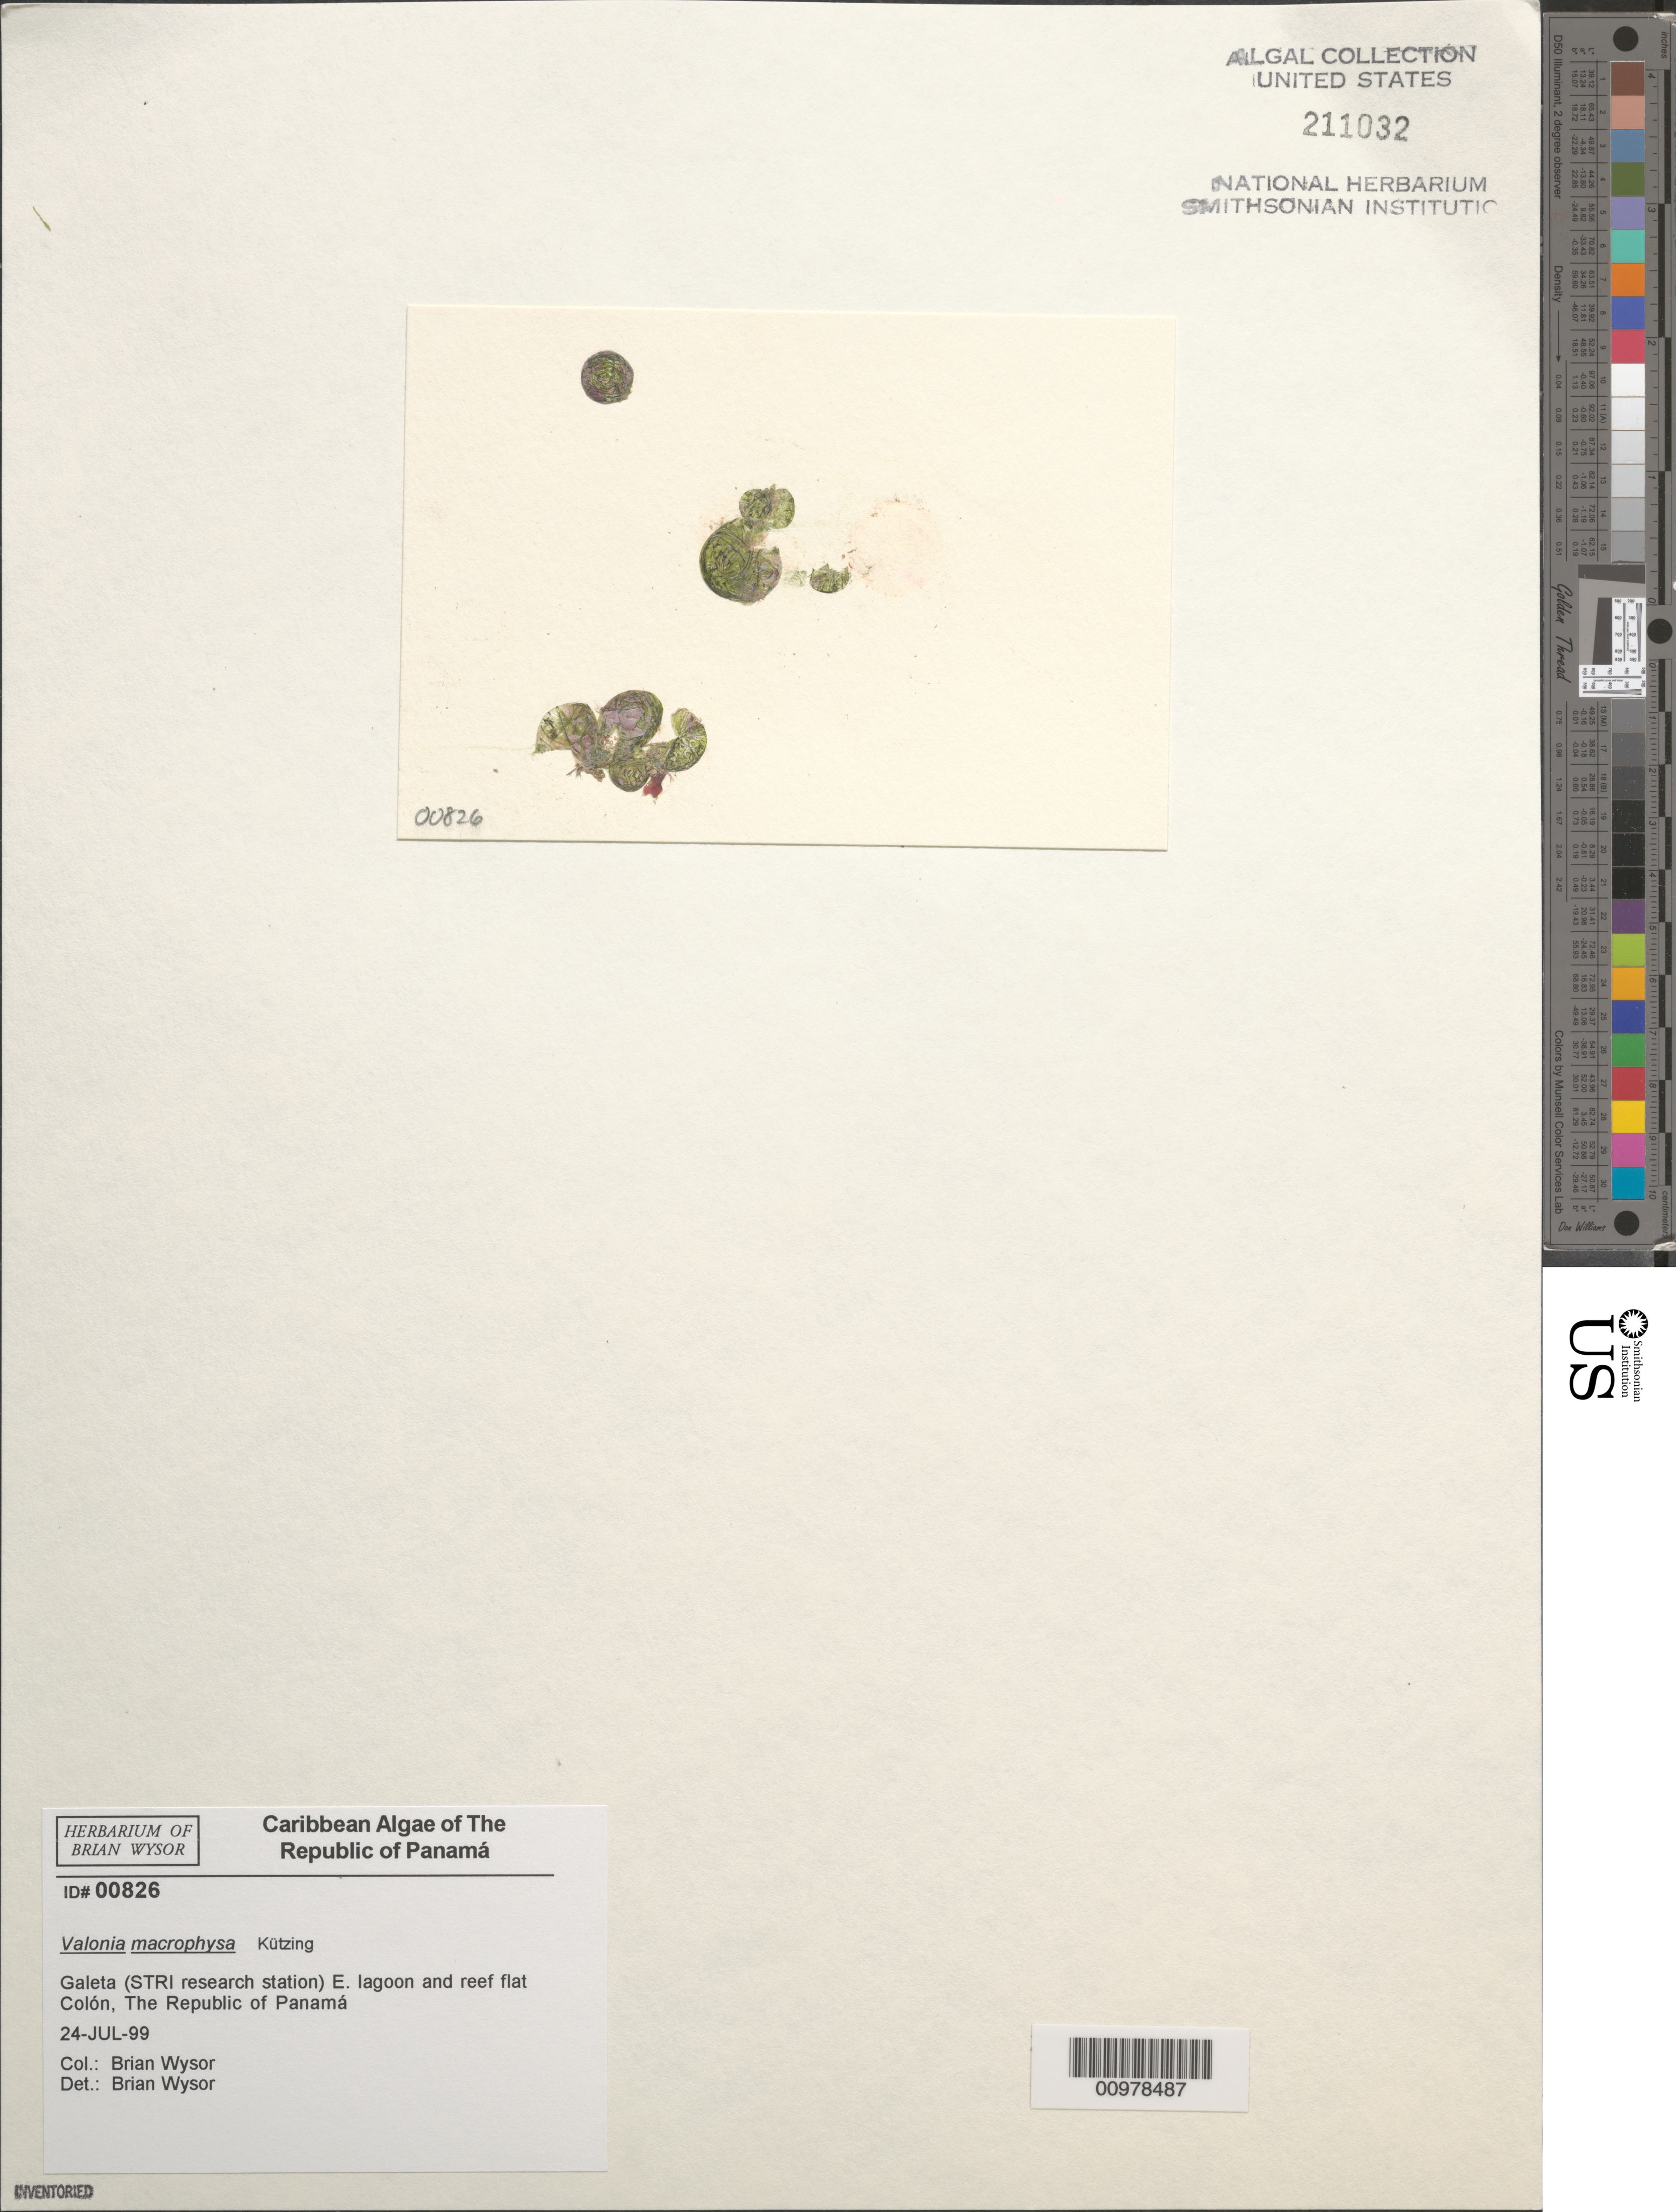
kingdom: Plantae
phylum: Chlorophyta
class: Ulvophyceae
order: Siphonocladales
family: Valoniaceae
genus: Valonia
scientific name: Valonia macrophysa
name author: Kütz.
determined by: Wysor, B.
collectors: B. Wysor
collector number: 00826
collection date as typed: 24 Jul 1999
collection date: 1999-07-24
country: Panama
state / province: Colón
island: Galeta Island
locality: STRI (Smithsonian Tropical Research Institute) research station, east lagoon and reef flat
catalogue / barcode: US 211032